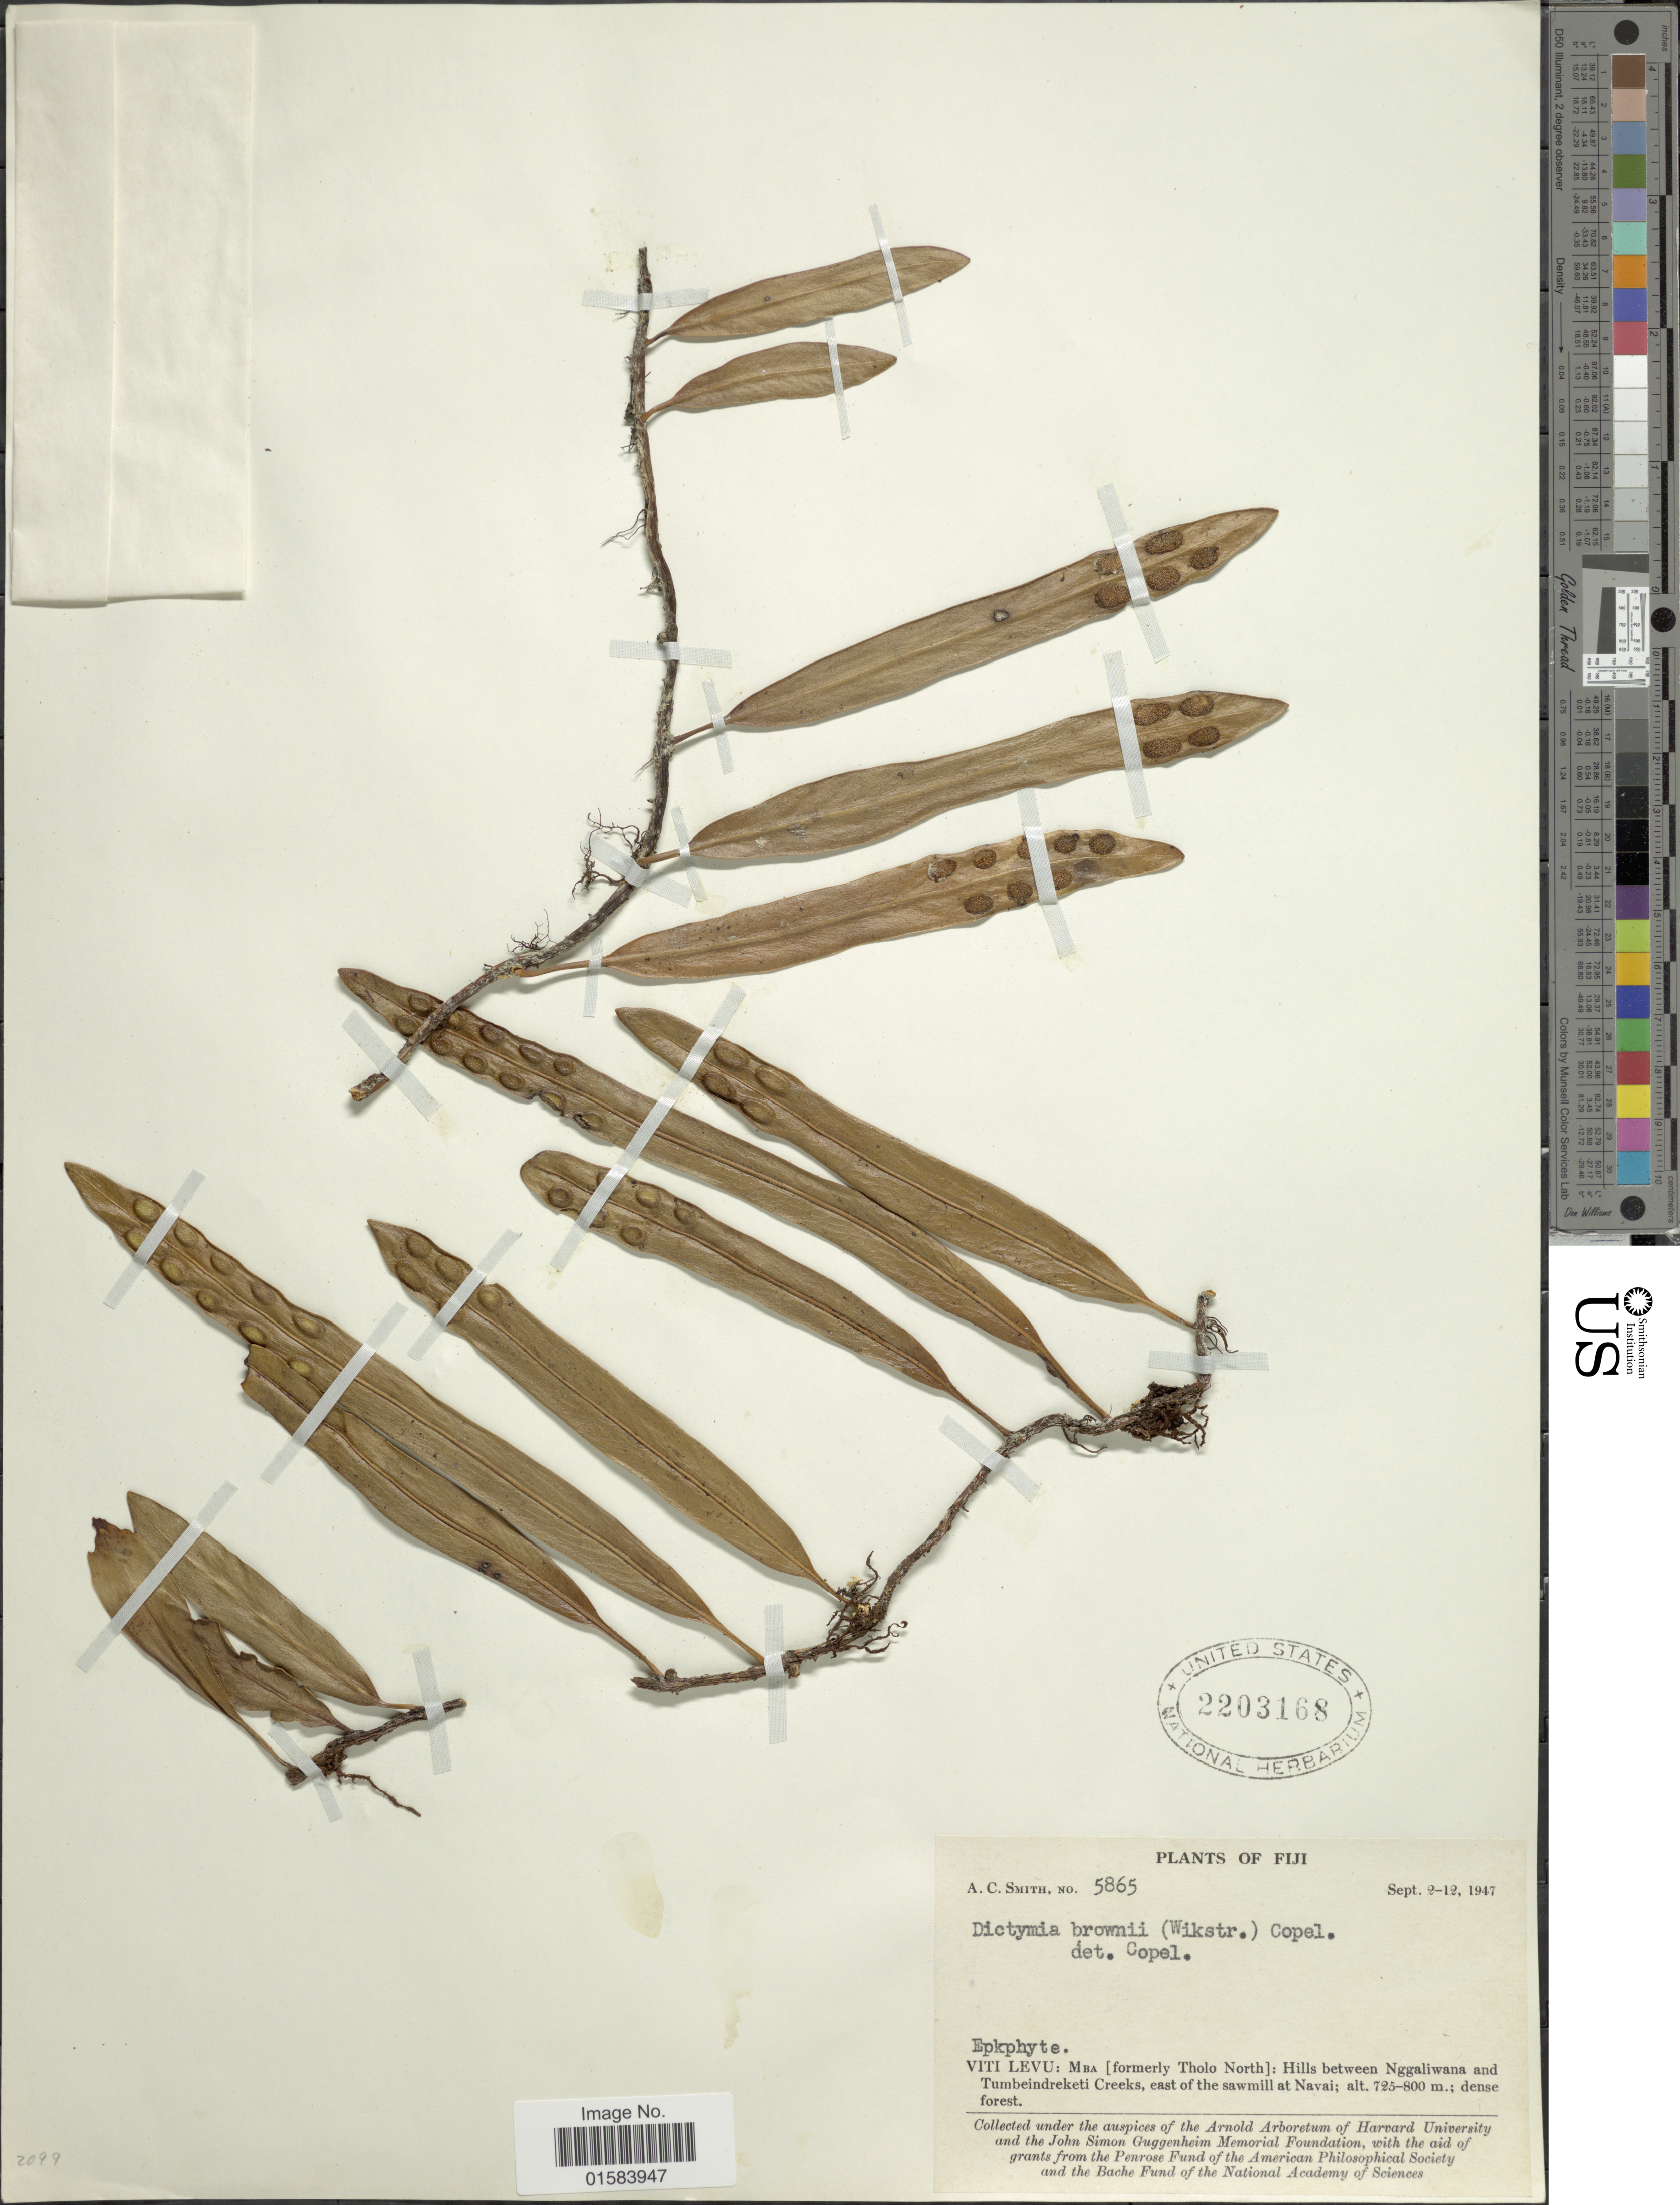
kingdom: Plantae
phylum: Tracheophyta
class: Polypodiopsida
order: Polypodiales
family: Polypodiaceae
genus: Dictymia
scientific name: Dictymia brownii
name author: (Wikstr.) Copel.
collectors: A. C. Smith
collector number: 5865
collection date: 1947-09-02/1947-09-12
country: Fiji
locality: Viti Levu: Mba [formerly Tholo North]: Hills between Nggaliwana and Tumbeindreketi Creeks, east of the sawmill at Navai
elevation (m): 725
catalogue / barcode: US 2203168